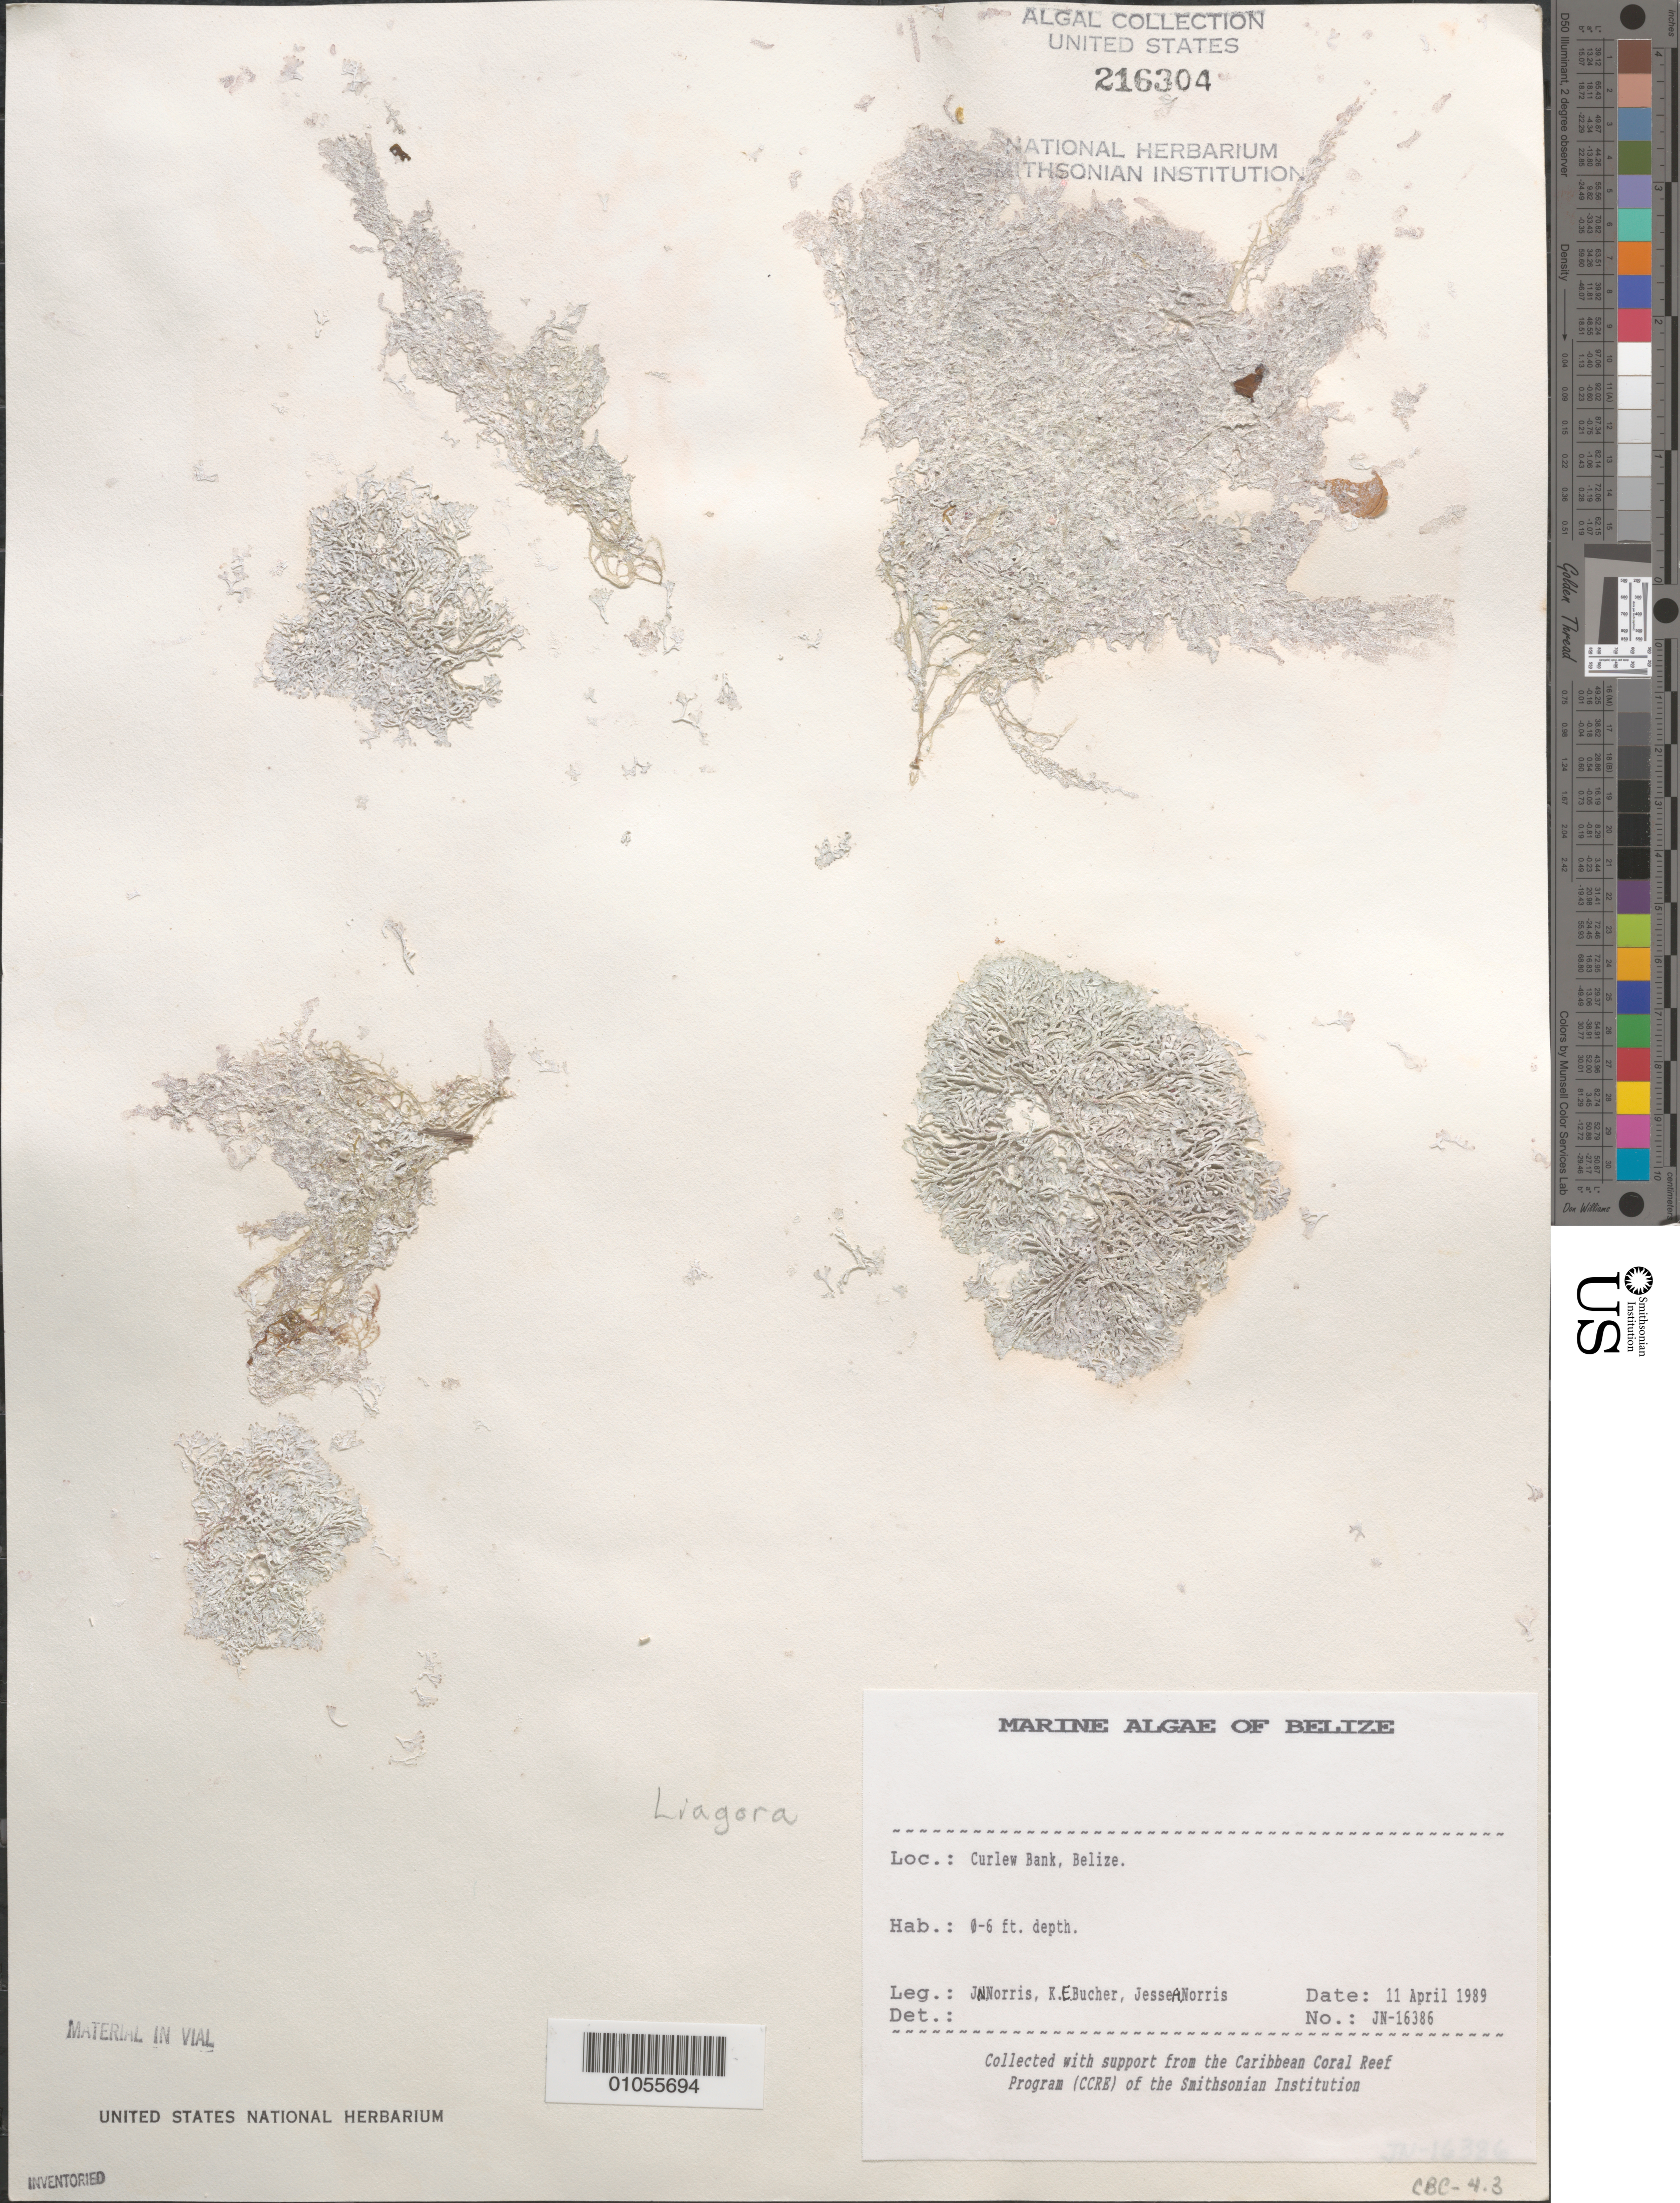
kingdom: Plantae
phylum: Rhodophyta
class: Florideophyceae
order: Nemaliales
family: Liagoraceae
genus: Liagora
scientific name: Liagora sp.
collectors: J. N. Norris, K. E. Bucher & J. A. Norris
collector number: JN-16386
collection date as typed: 11 Apr 1989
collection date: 1989-04-11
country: Belize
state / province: Stann Creek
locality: Curlew Bank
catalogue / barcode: US 216304